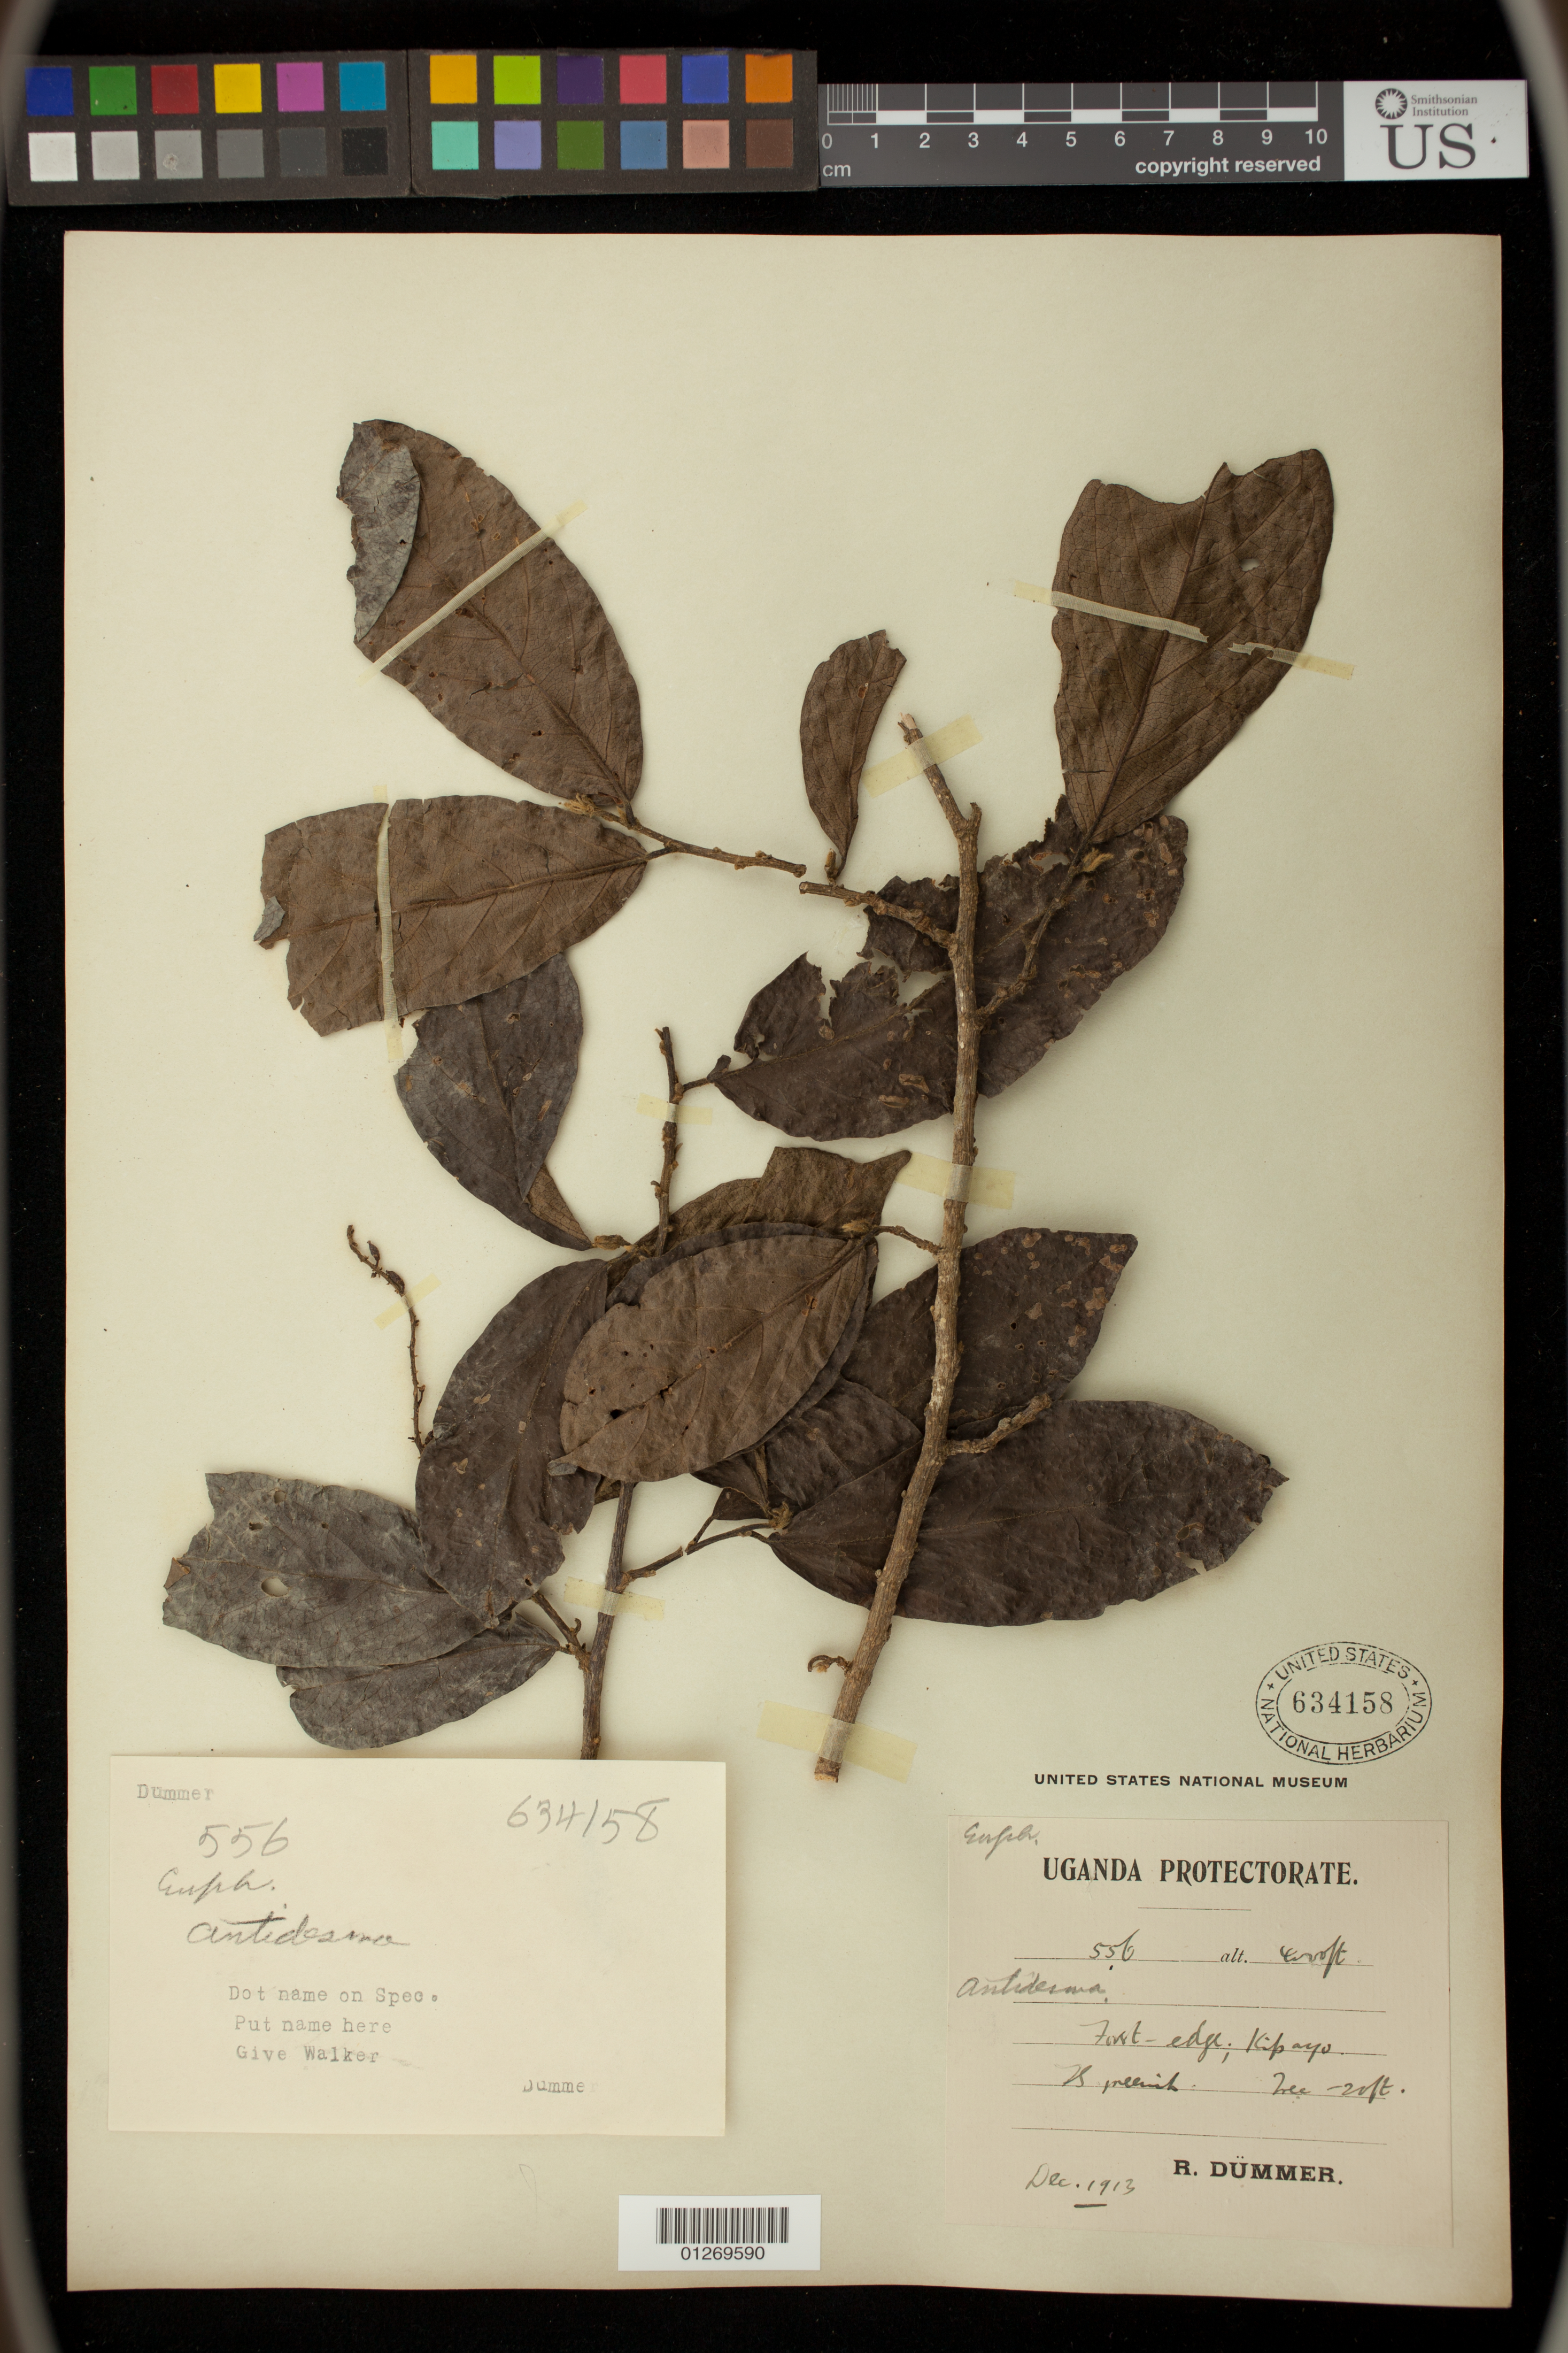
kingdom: Plantae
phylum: Tracheophyta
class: Magnoliopsida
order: Malpighiales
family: Phyllanthaceae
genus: Antidesma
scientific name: Antidesma sp.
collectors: R. A. Dümmer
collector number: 556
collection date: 1913-12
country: Uganda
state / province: Central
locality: Kipayo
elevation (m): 6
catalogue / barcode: US 634158